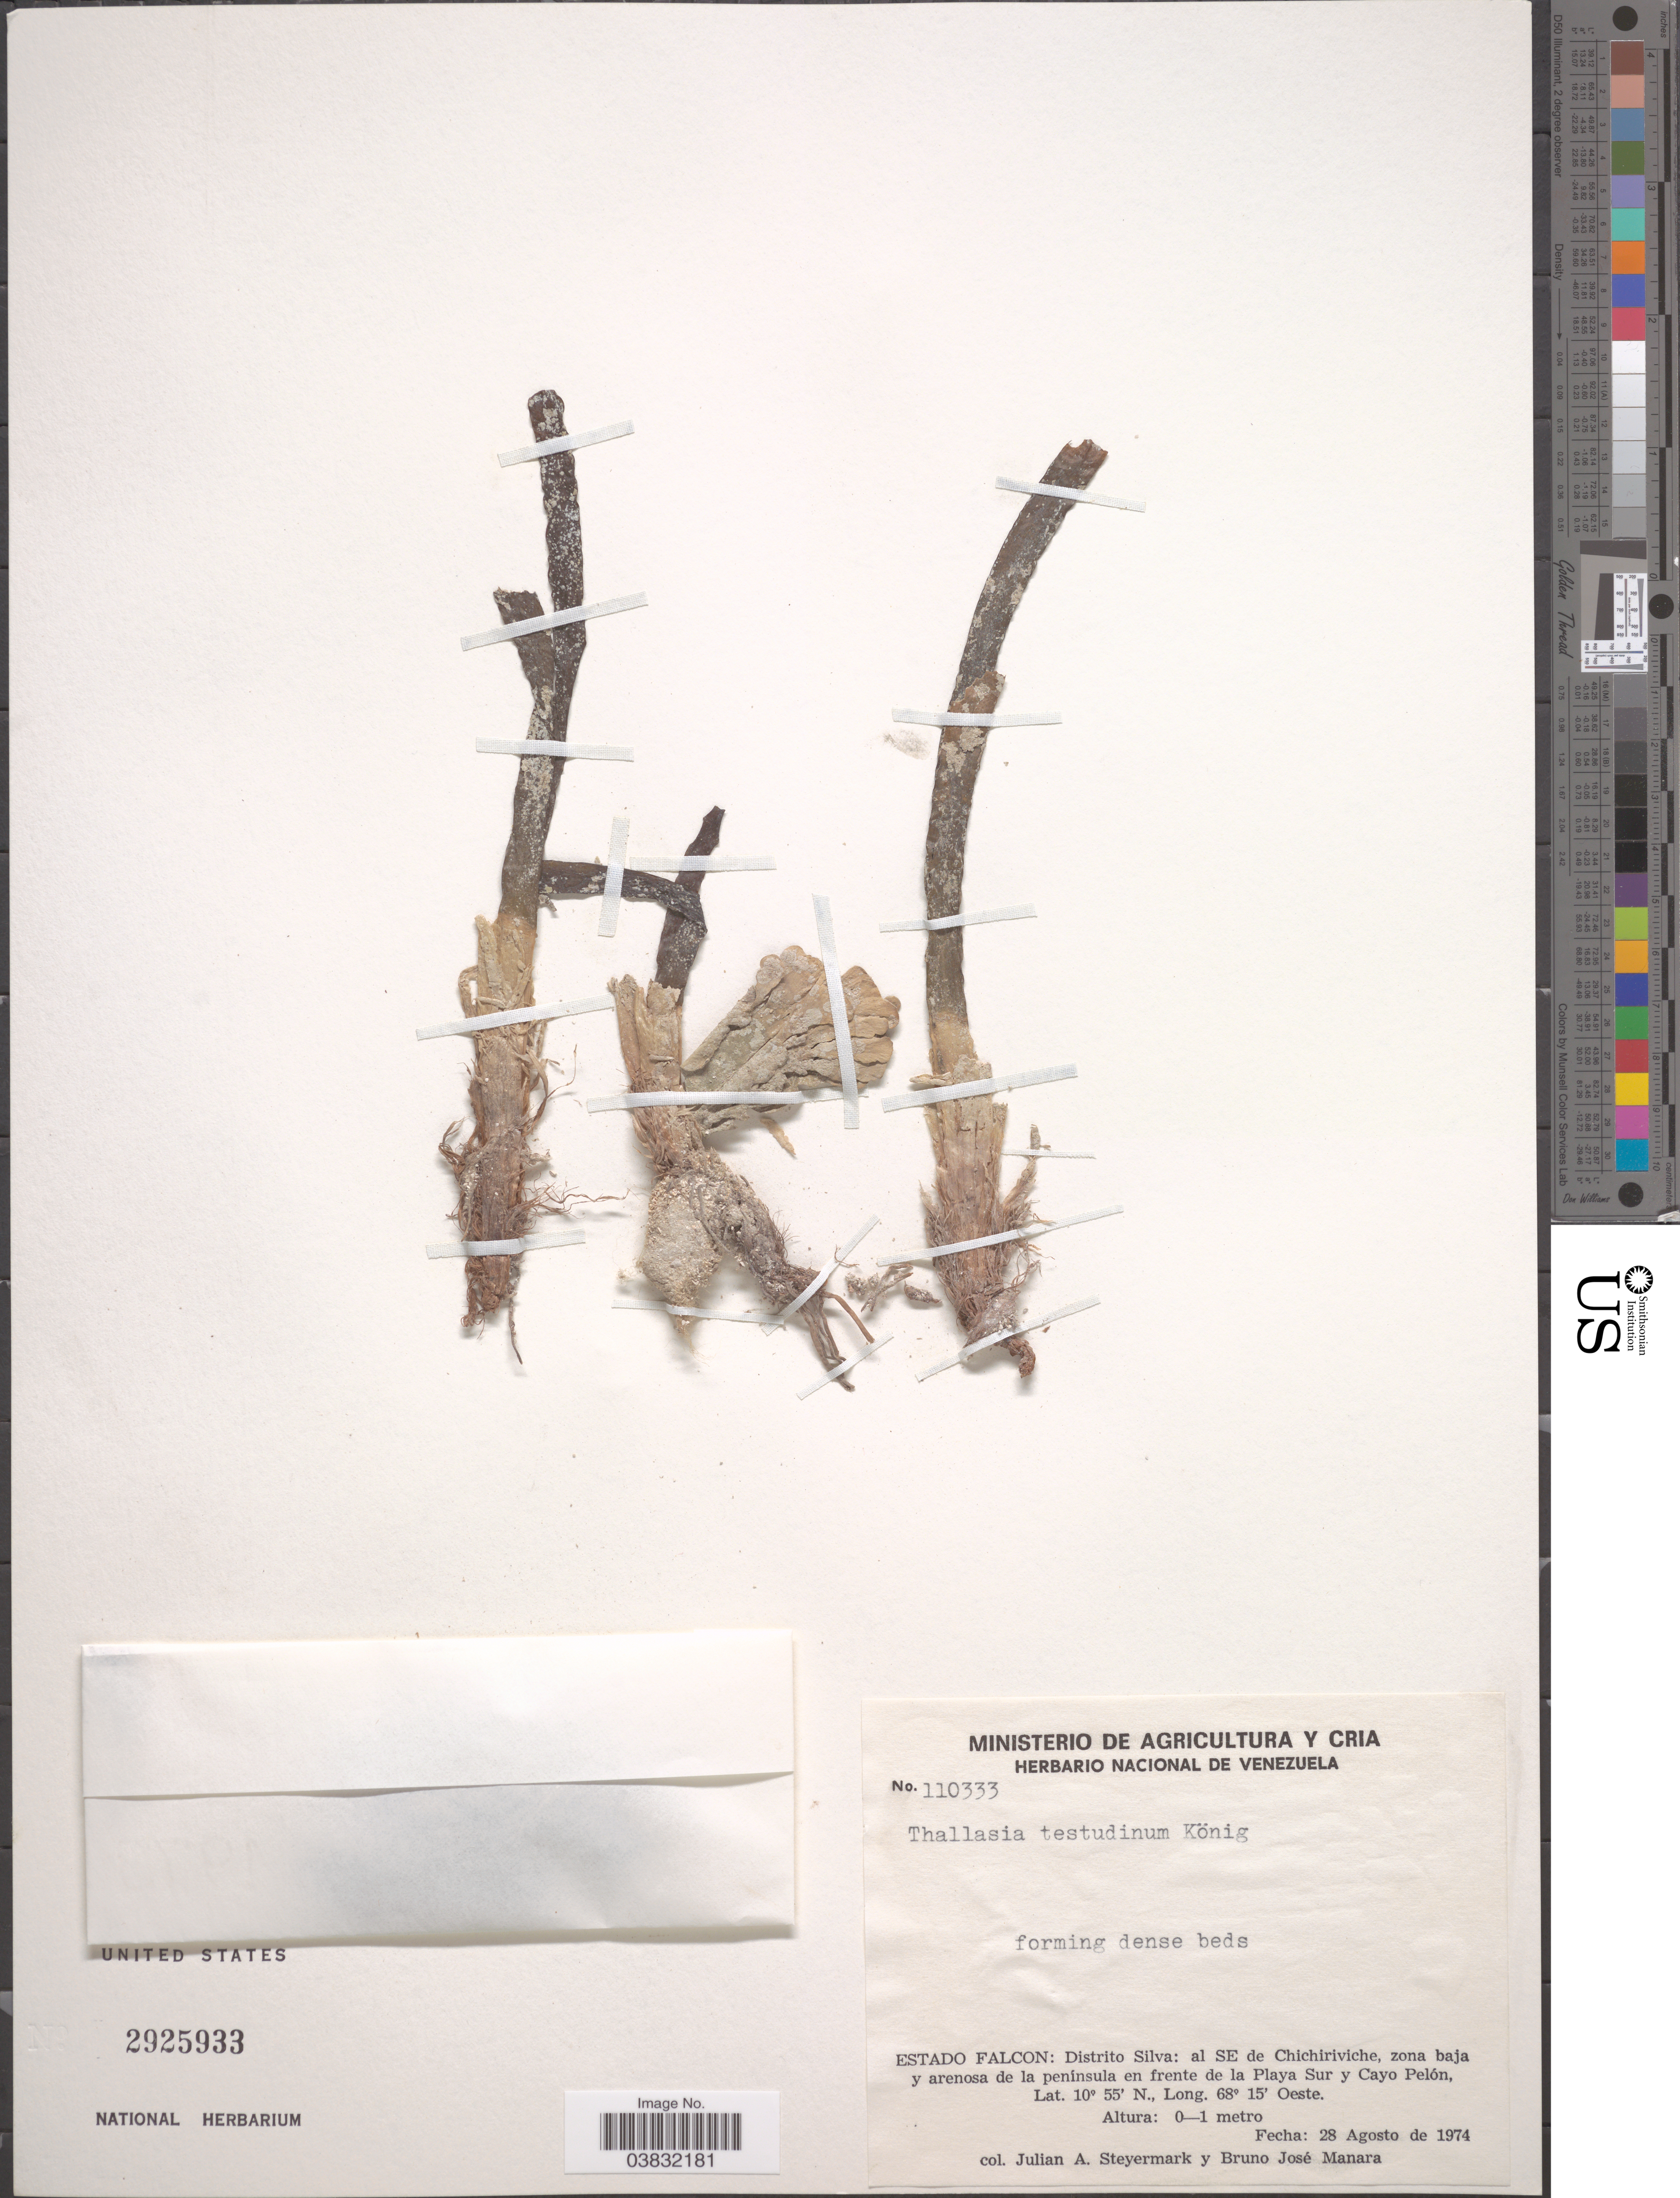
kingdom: Plantae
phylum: Tracheophyta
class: Liliopsida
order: Alismatales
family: Hydrocharitaceae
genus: Thalassia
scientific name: Thalassia testudinum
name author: Banks & Sol. ex K.D. Koenig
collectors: J. Steyermark & B. Manara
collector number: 110333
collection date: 1974-08-28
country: Venezuela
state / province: Falcon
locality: Distrito Silva: al SE de Chichiriviche, zona baja y arenosa de la península en frente de la Playa Sur y Cayo Pelón.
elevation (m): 0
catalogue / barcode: US 2925933